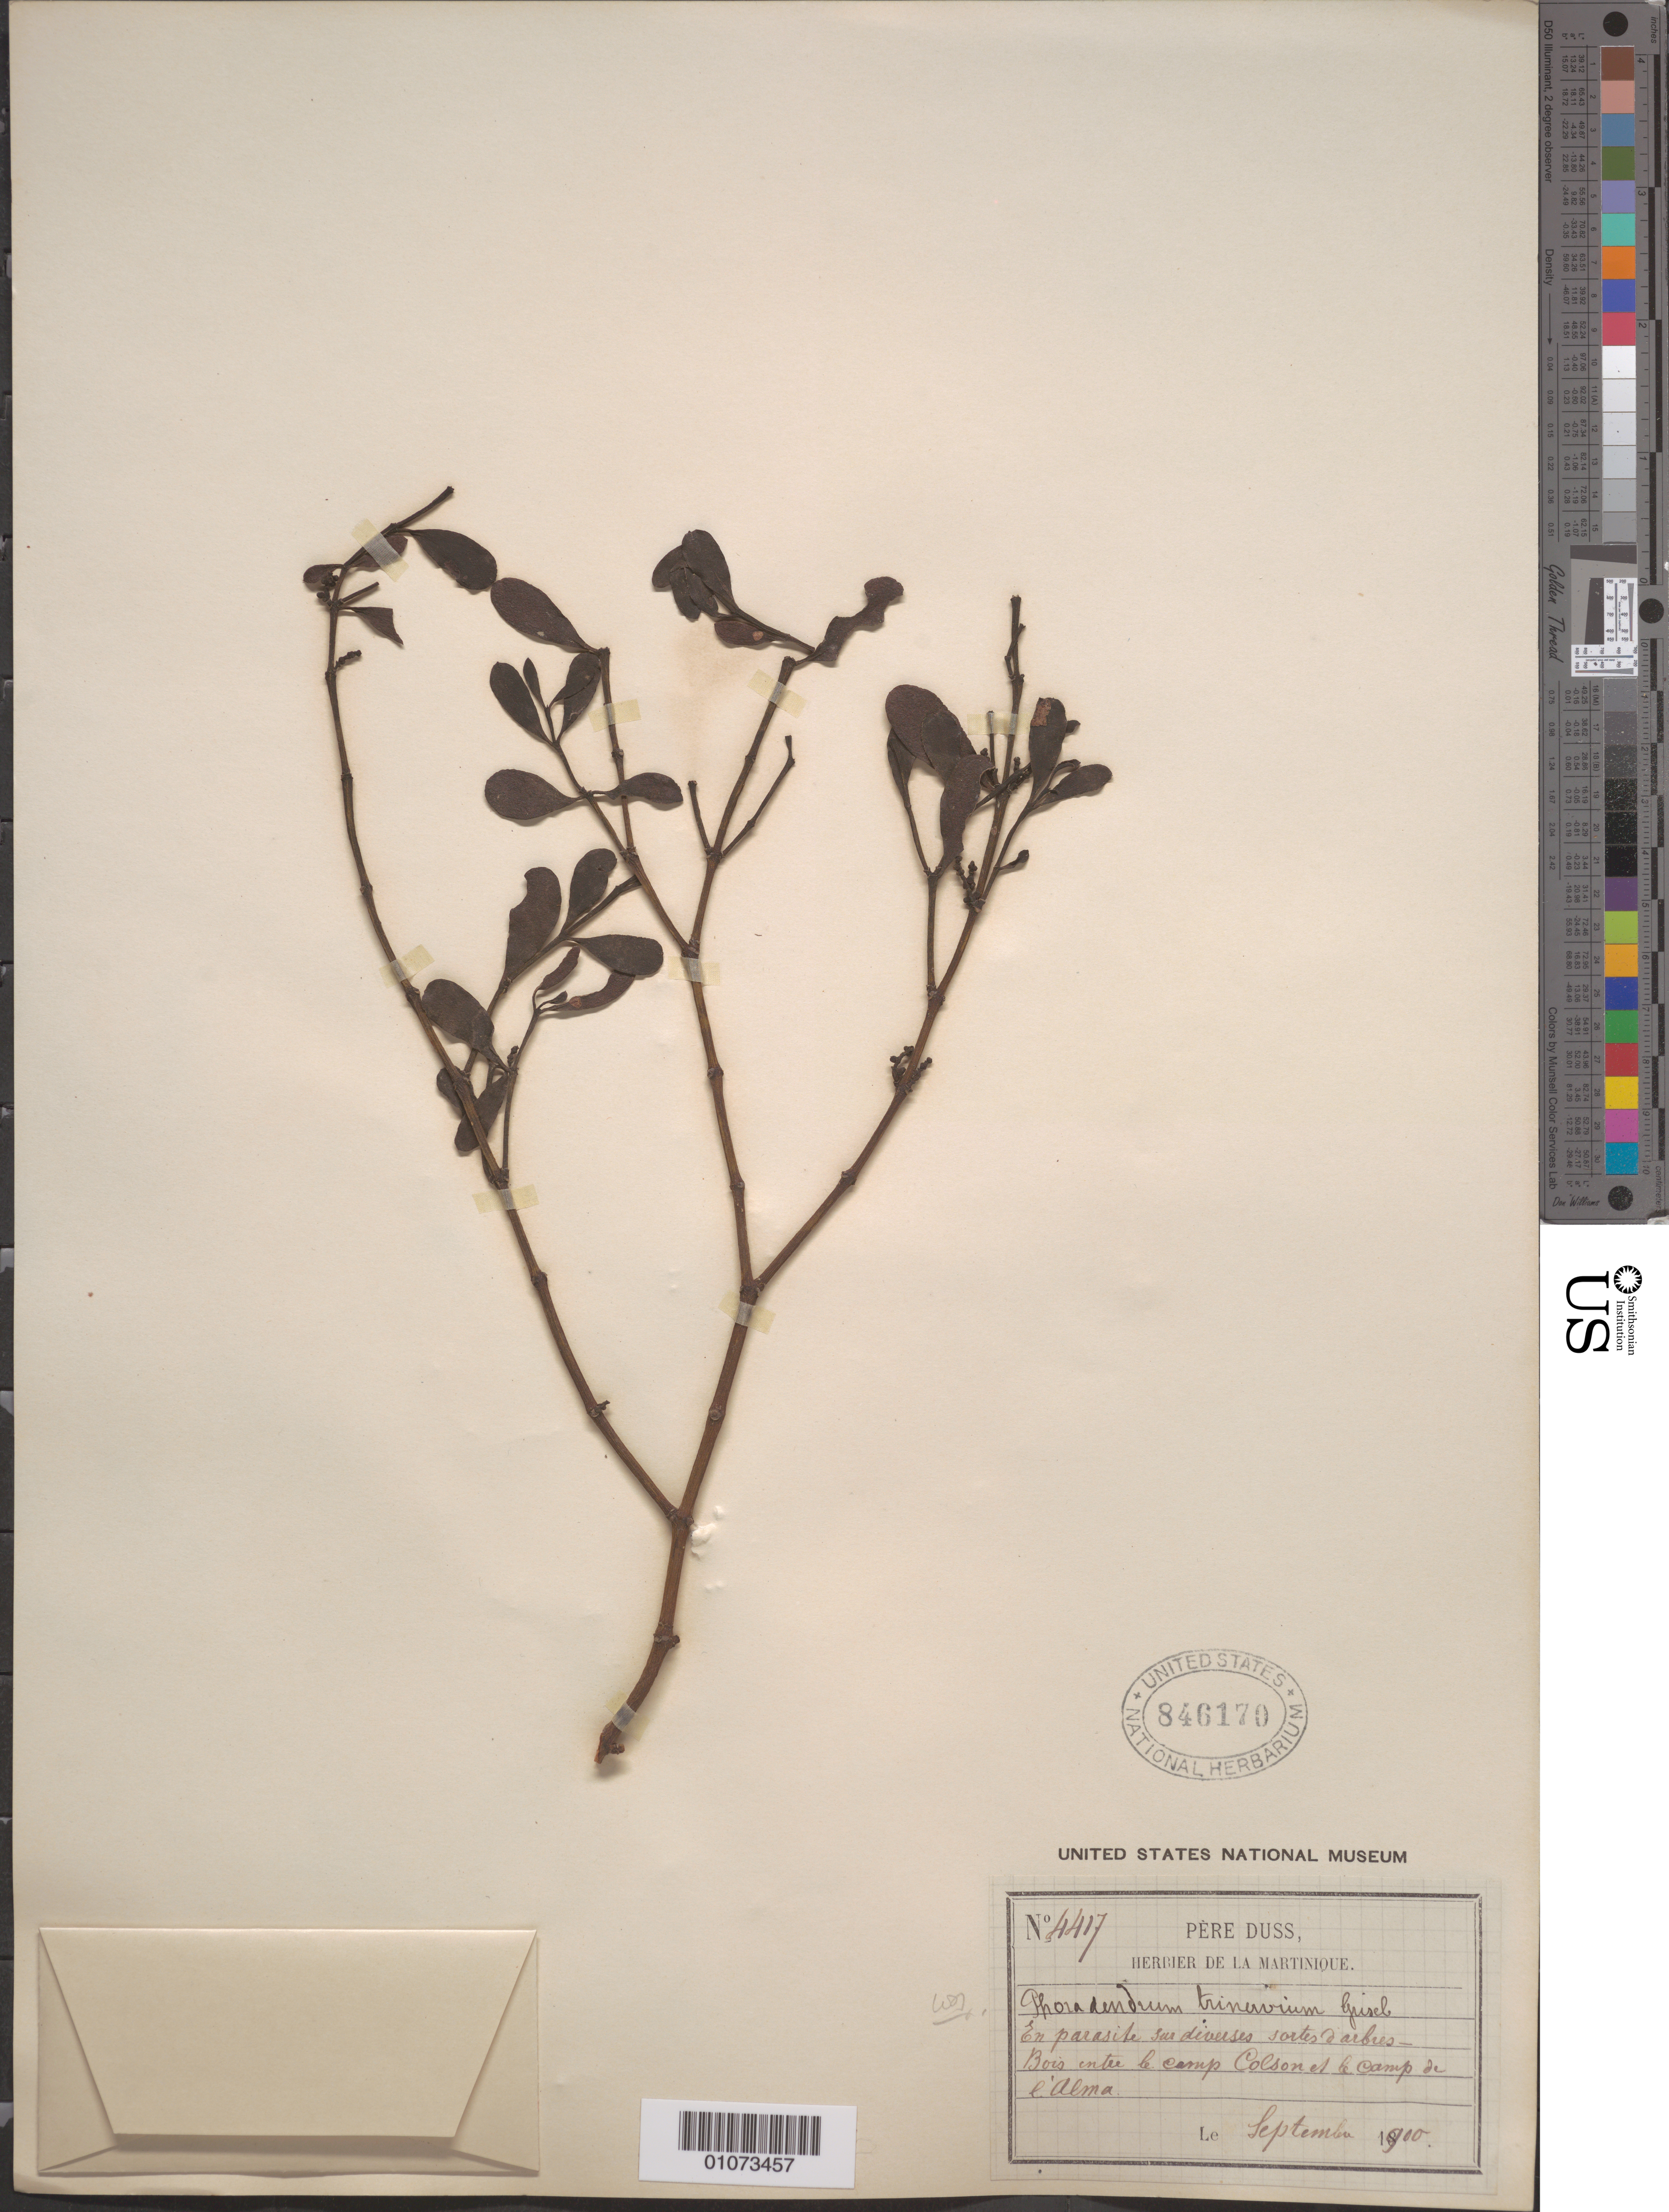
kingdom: Plantae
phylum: Tracheophyta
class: Magnoliopsida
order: Santalales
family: Viscaceae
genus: Phoradendron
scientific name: Phoradendron trinervium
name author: (Lam.) Griseb.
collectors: Père Duss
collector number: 4417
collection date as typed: Sep 1900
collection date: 1900-09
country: Martinique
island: Martinique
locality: Bois entre le camp Colson et le camp de l'Alma.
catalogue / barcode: US 846170